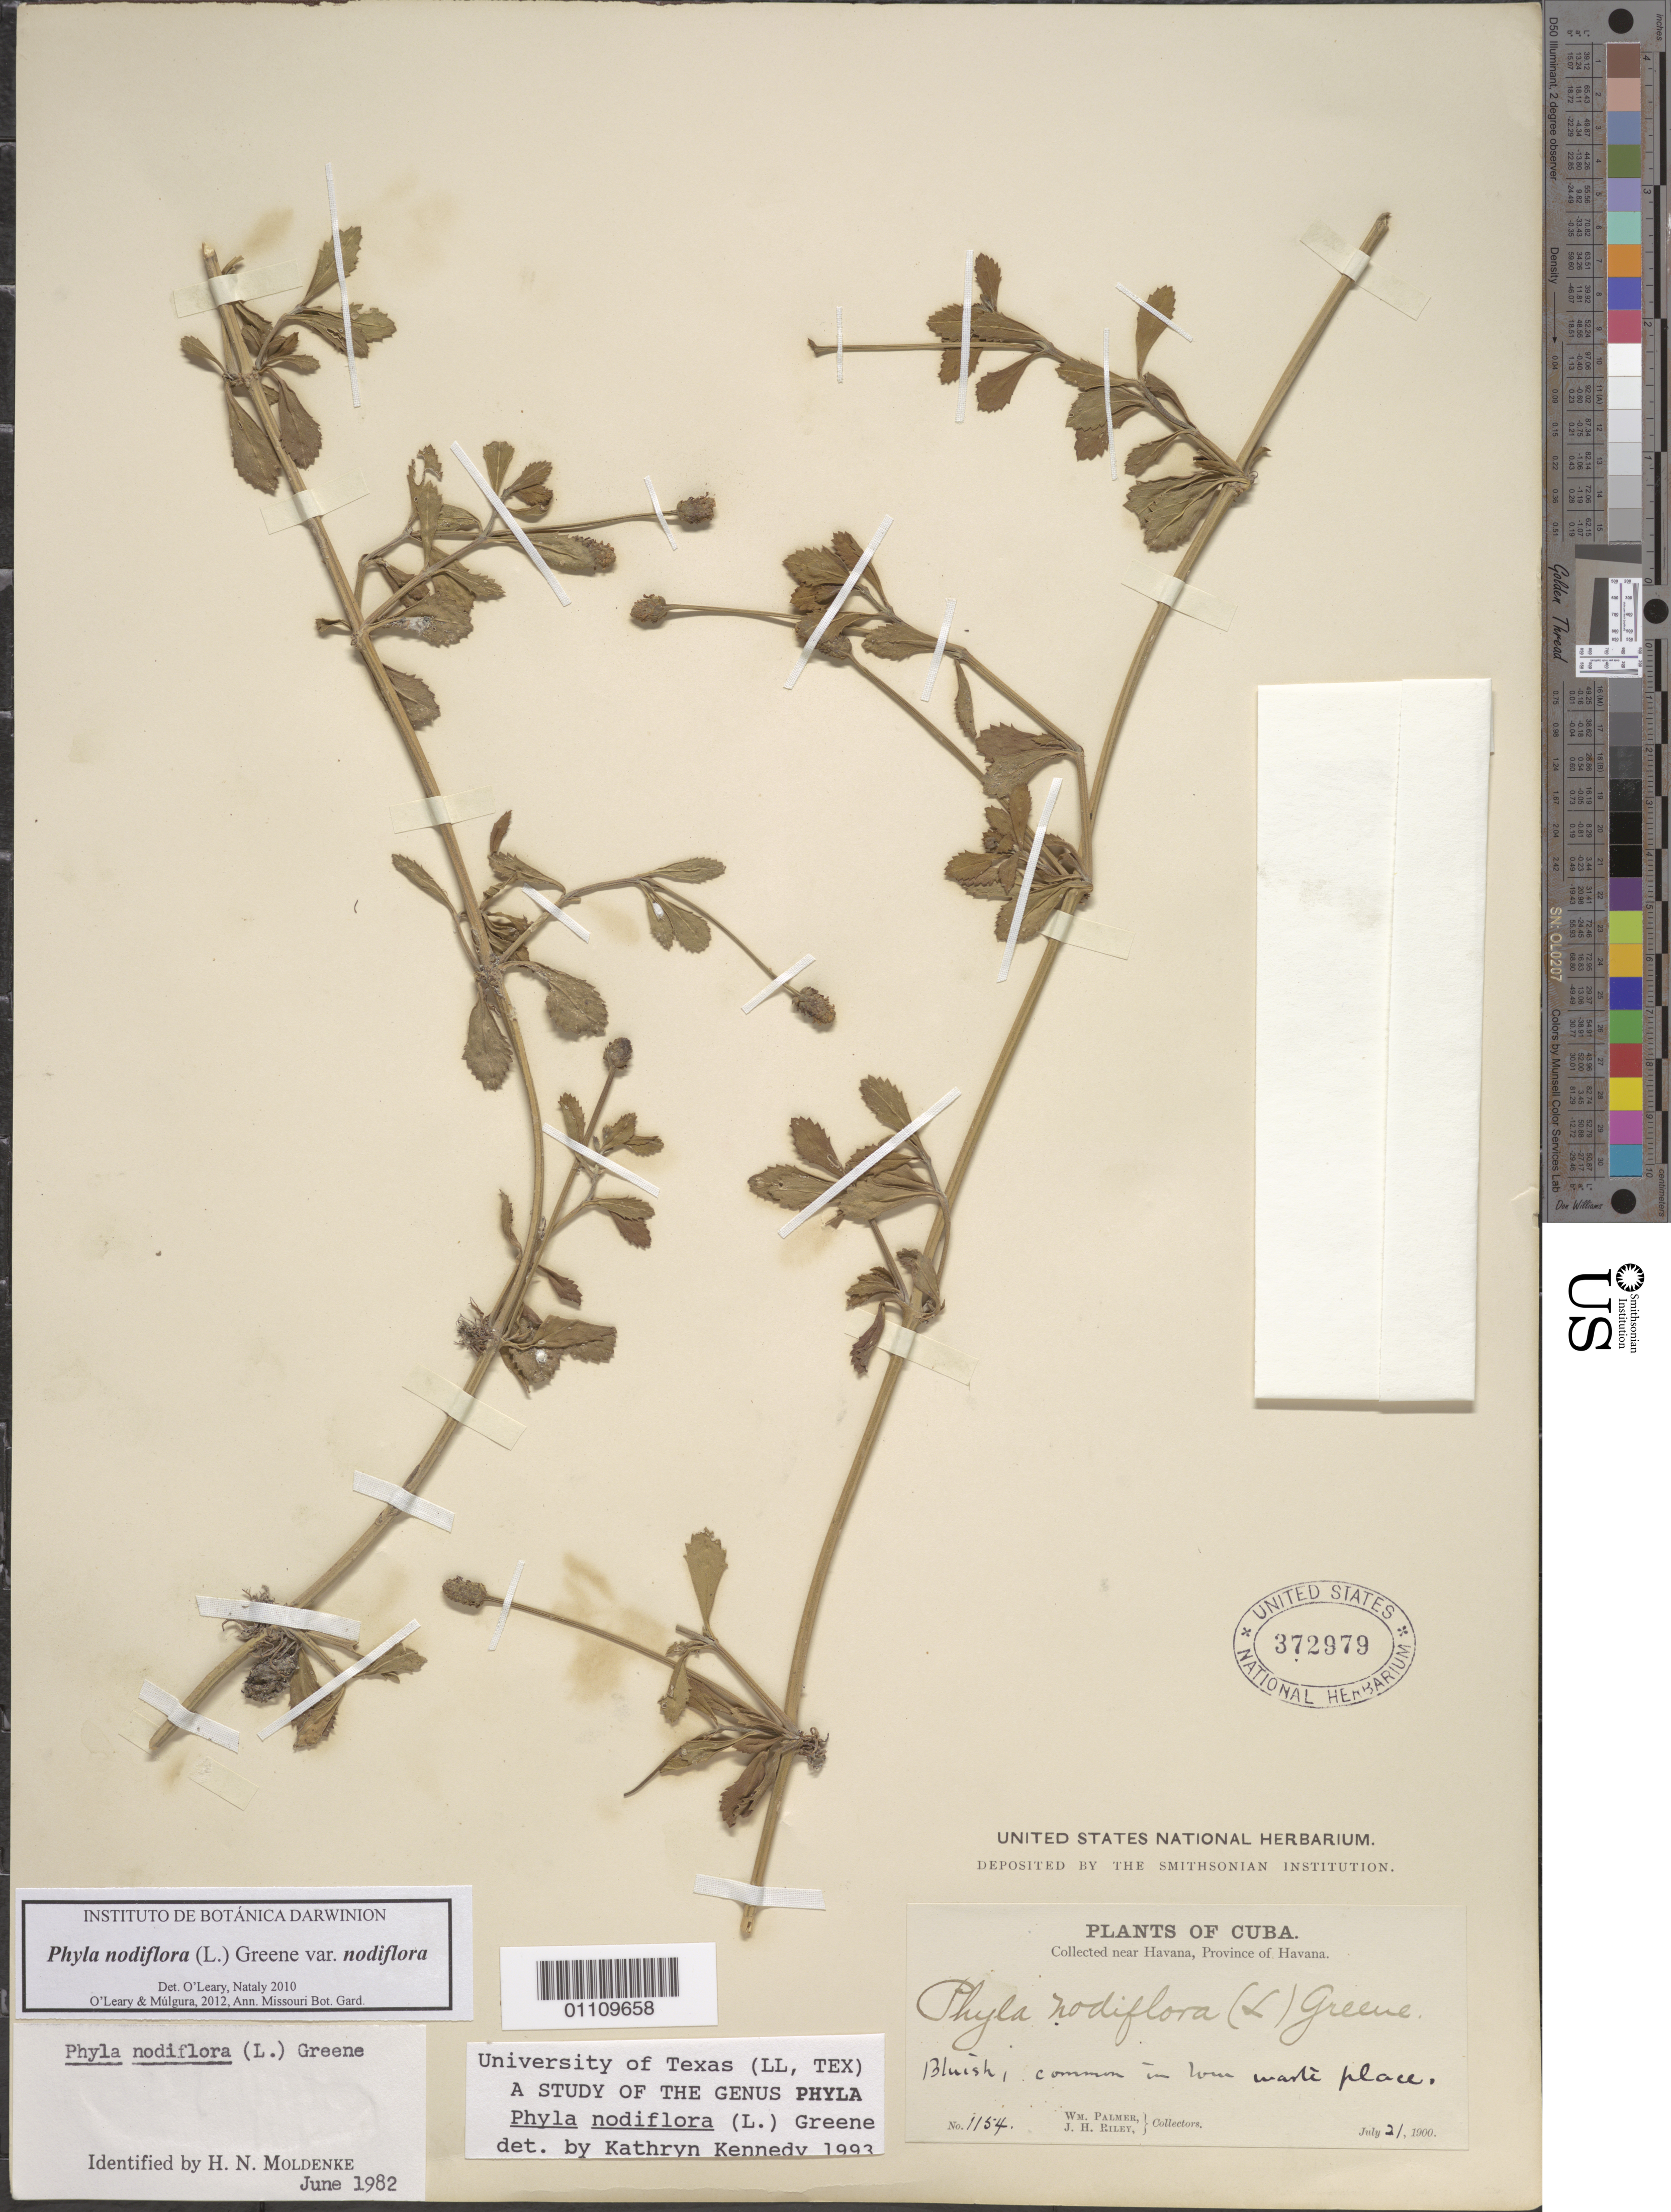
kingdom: Plantae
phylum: Tracheophyta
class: Magnoliopsida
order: Lamiales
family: Verbenaceae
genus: Phyla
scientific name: Phyla nodiflora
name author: (L.) Greene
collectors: W. Palmer & J. H. Riley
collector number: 1154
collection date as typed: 21 Jul 1900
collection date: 1900-07-21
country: Cuba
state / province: La Habana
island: Cuba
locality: Havana, near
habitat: In low places, common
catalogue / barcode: US 372979